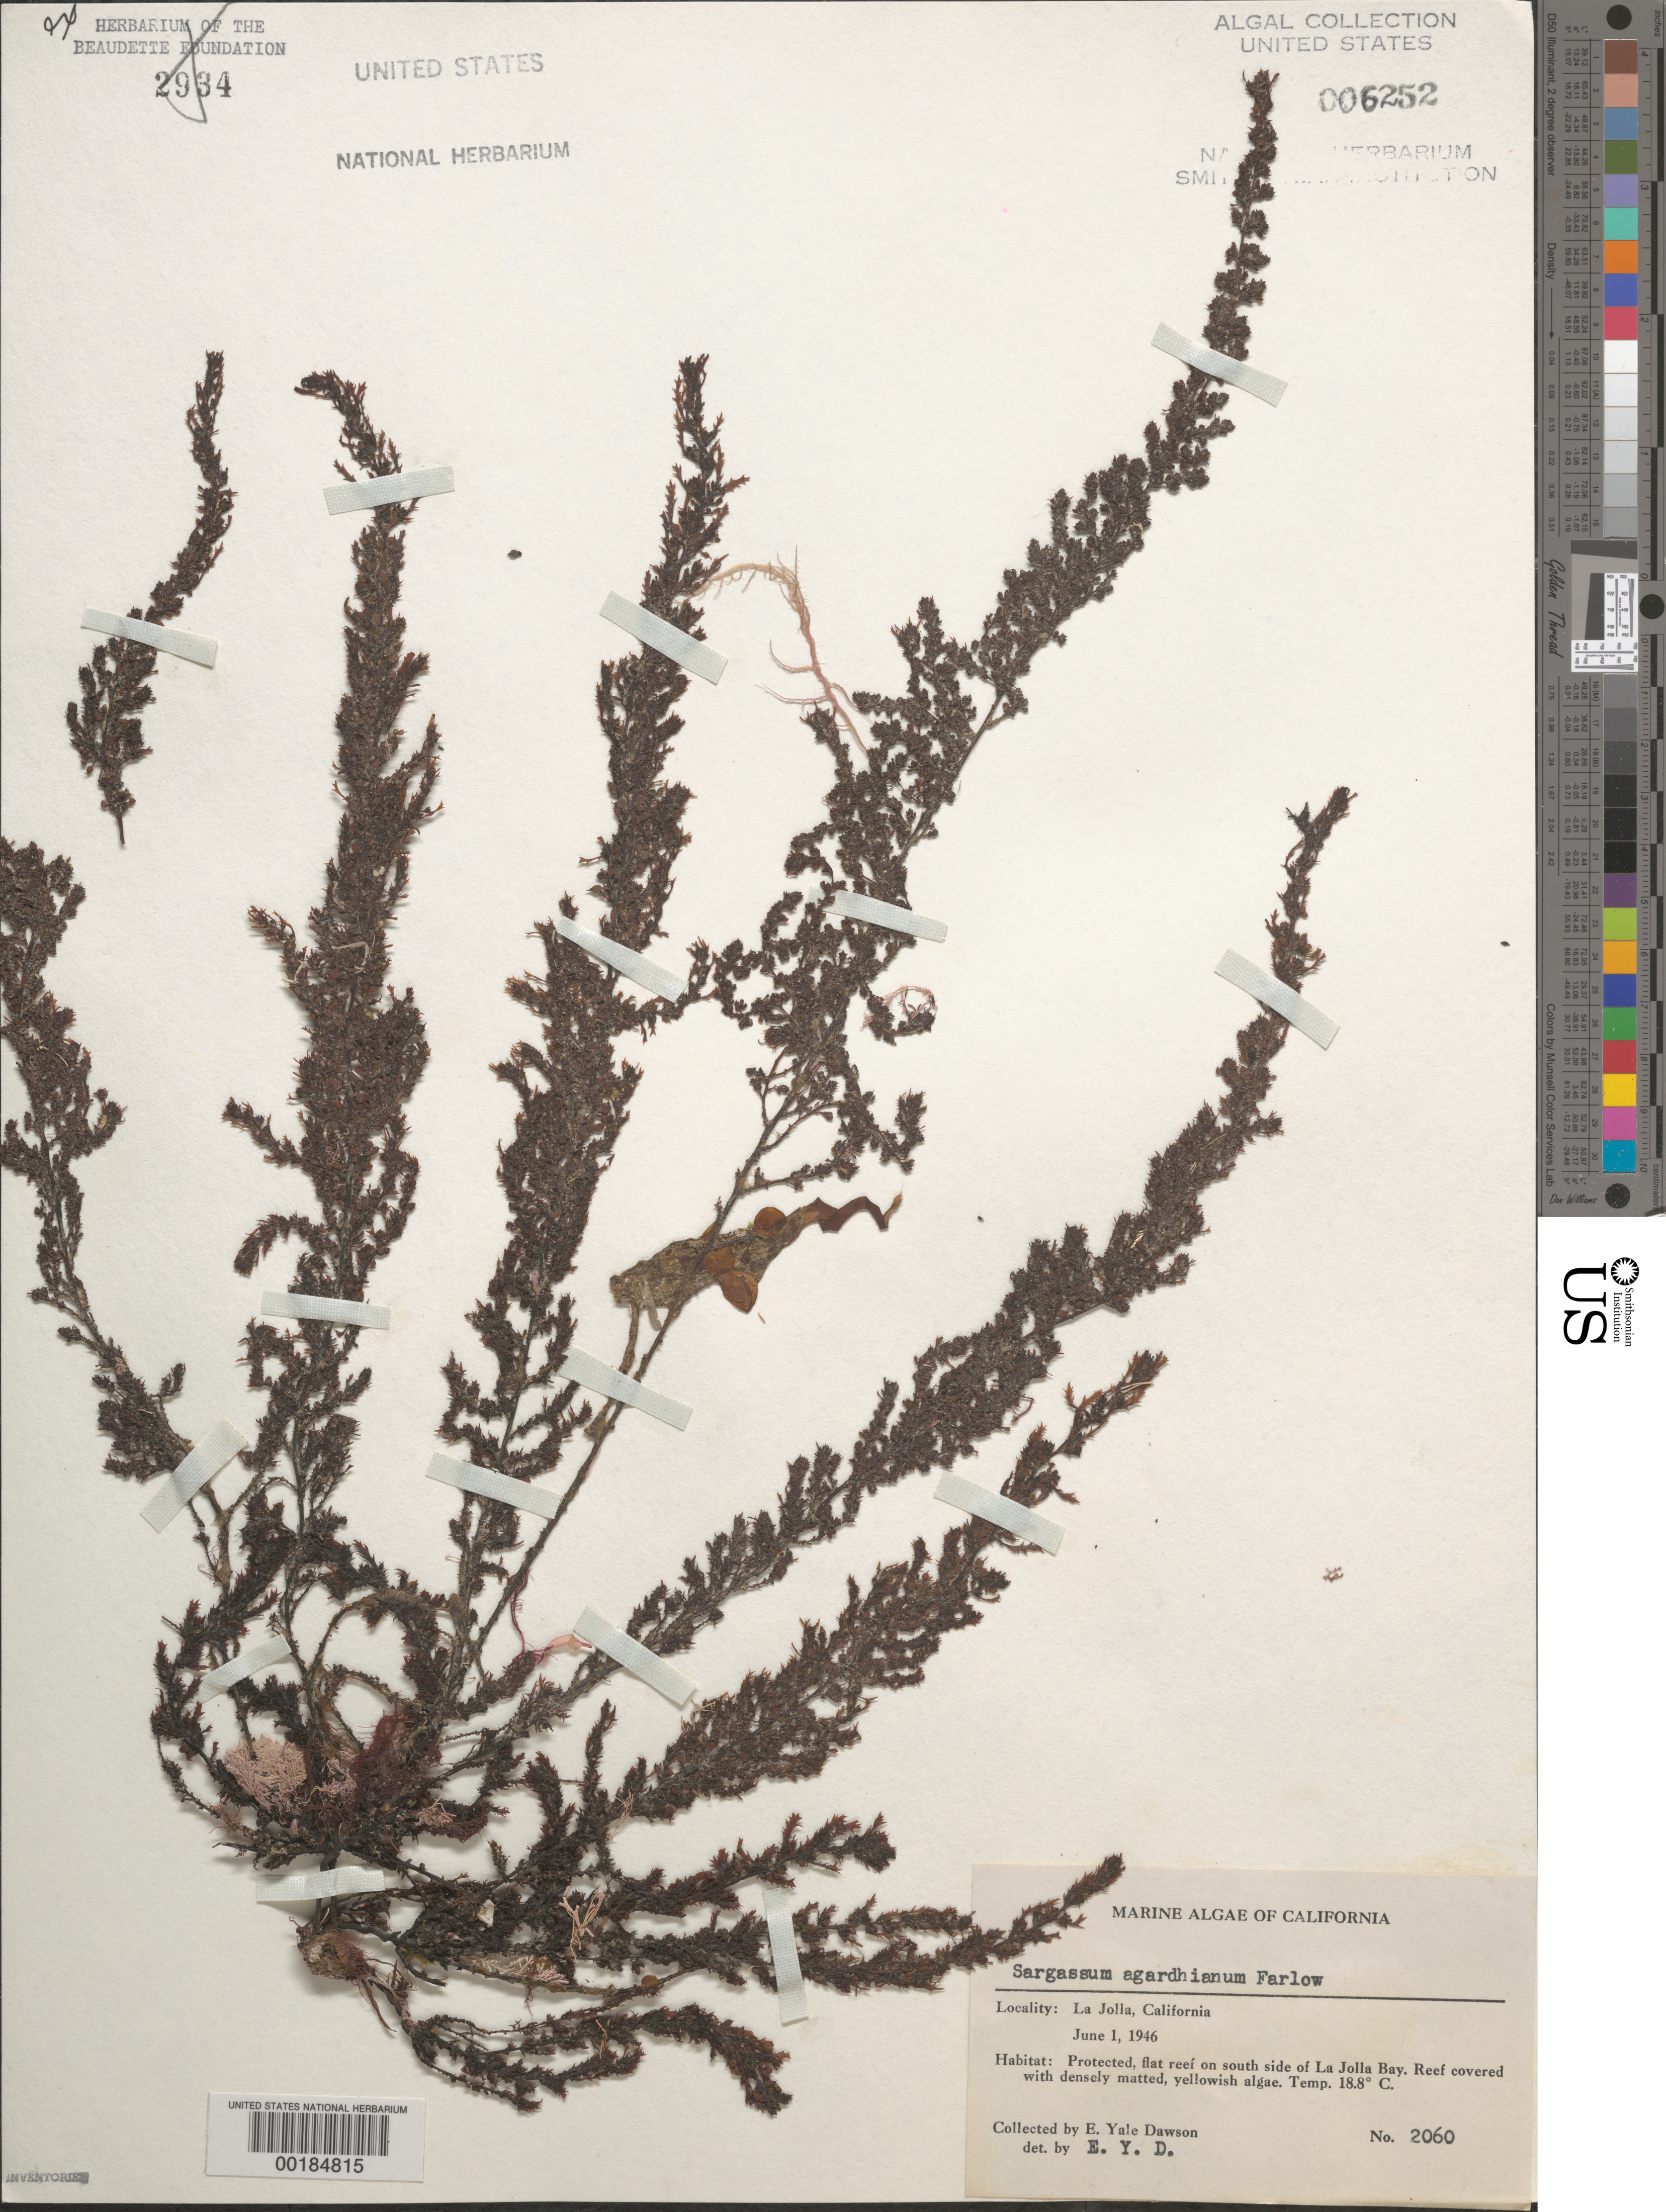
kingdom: Chromista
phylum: Ochrophyta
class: Phaeophyceae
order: Fucales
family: Sargassaceae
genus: Sargassum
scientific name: Sargassum agardhianum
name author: Farl. in J. Agardh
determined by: Dawson, E. Y.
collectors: E. Y. Dawson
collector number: EYD 2060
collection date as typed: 01 Jun 1946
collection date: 1946-06-01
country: United States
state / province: California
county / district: San Diego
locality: La Jolla, south La Jolla Bay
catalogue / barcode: US 6252